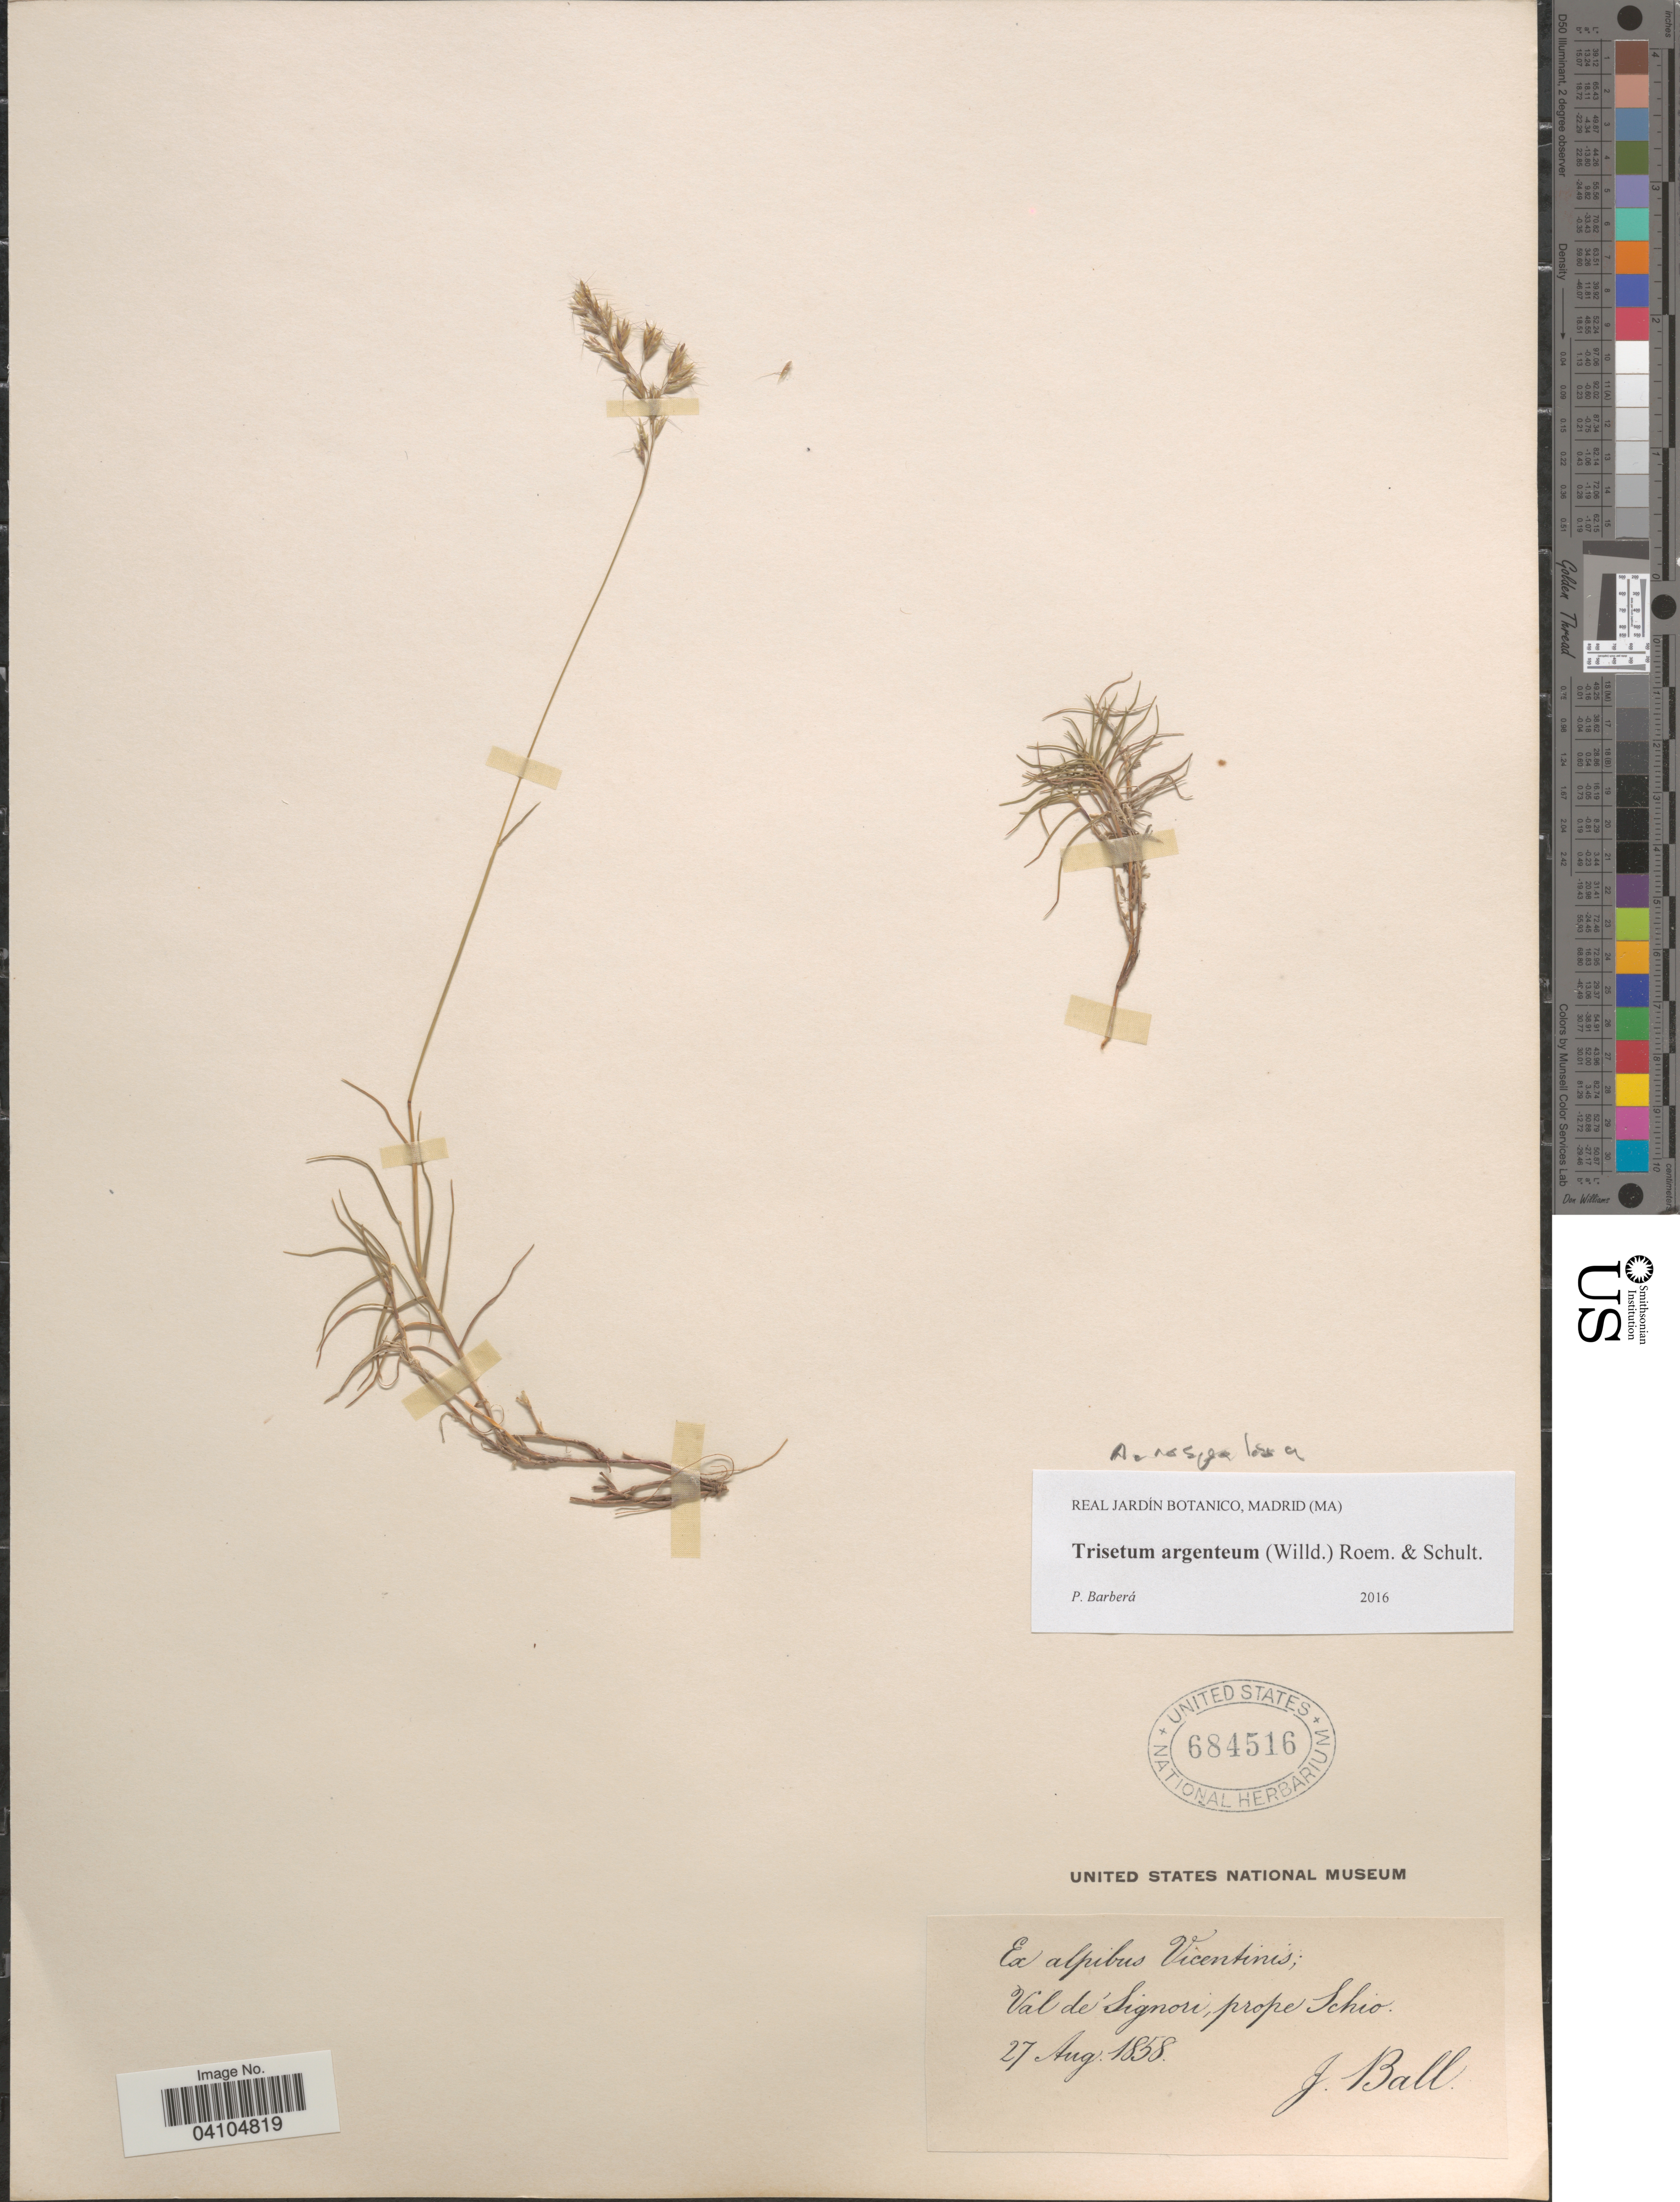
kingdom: Plantae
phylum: Tracheophyta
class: Liliopsida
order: Poales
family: Poaceae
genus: Acrospelion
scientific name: Acrospelion argenteum ined.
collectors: J. Ball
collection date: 1858-08-27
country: Italy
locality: Ex alpibus Vicentinis; Val de Signori, prope Schio.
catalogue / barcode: US 684516